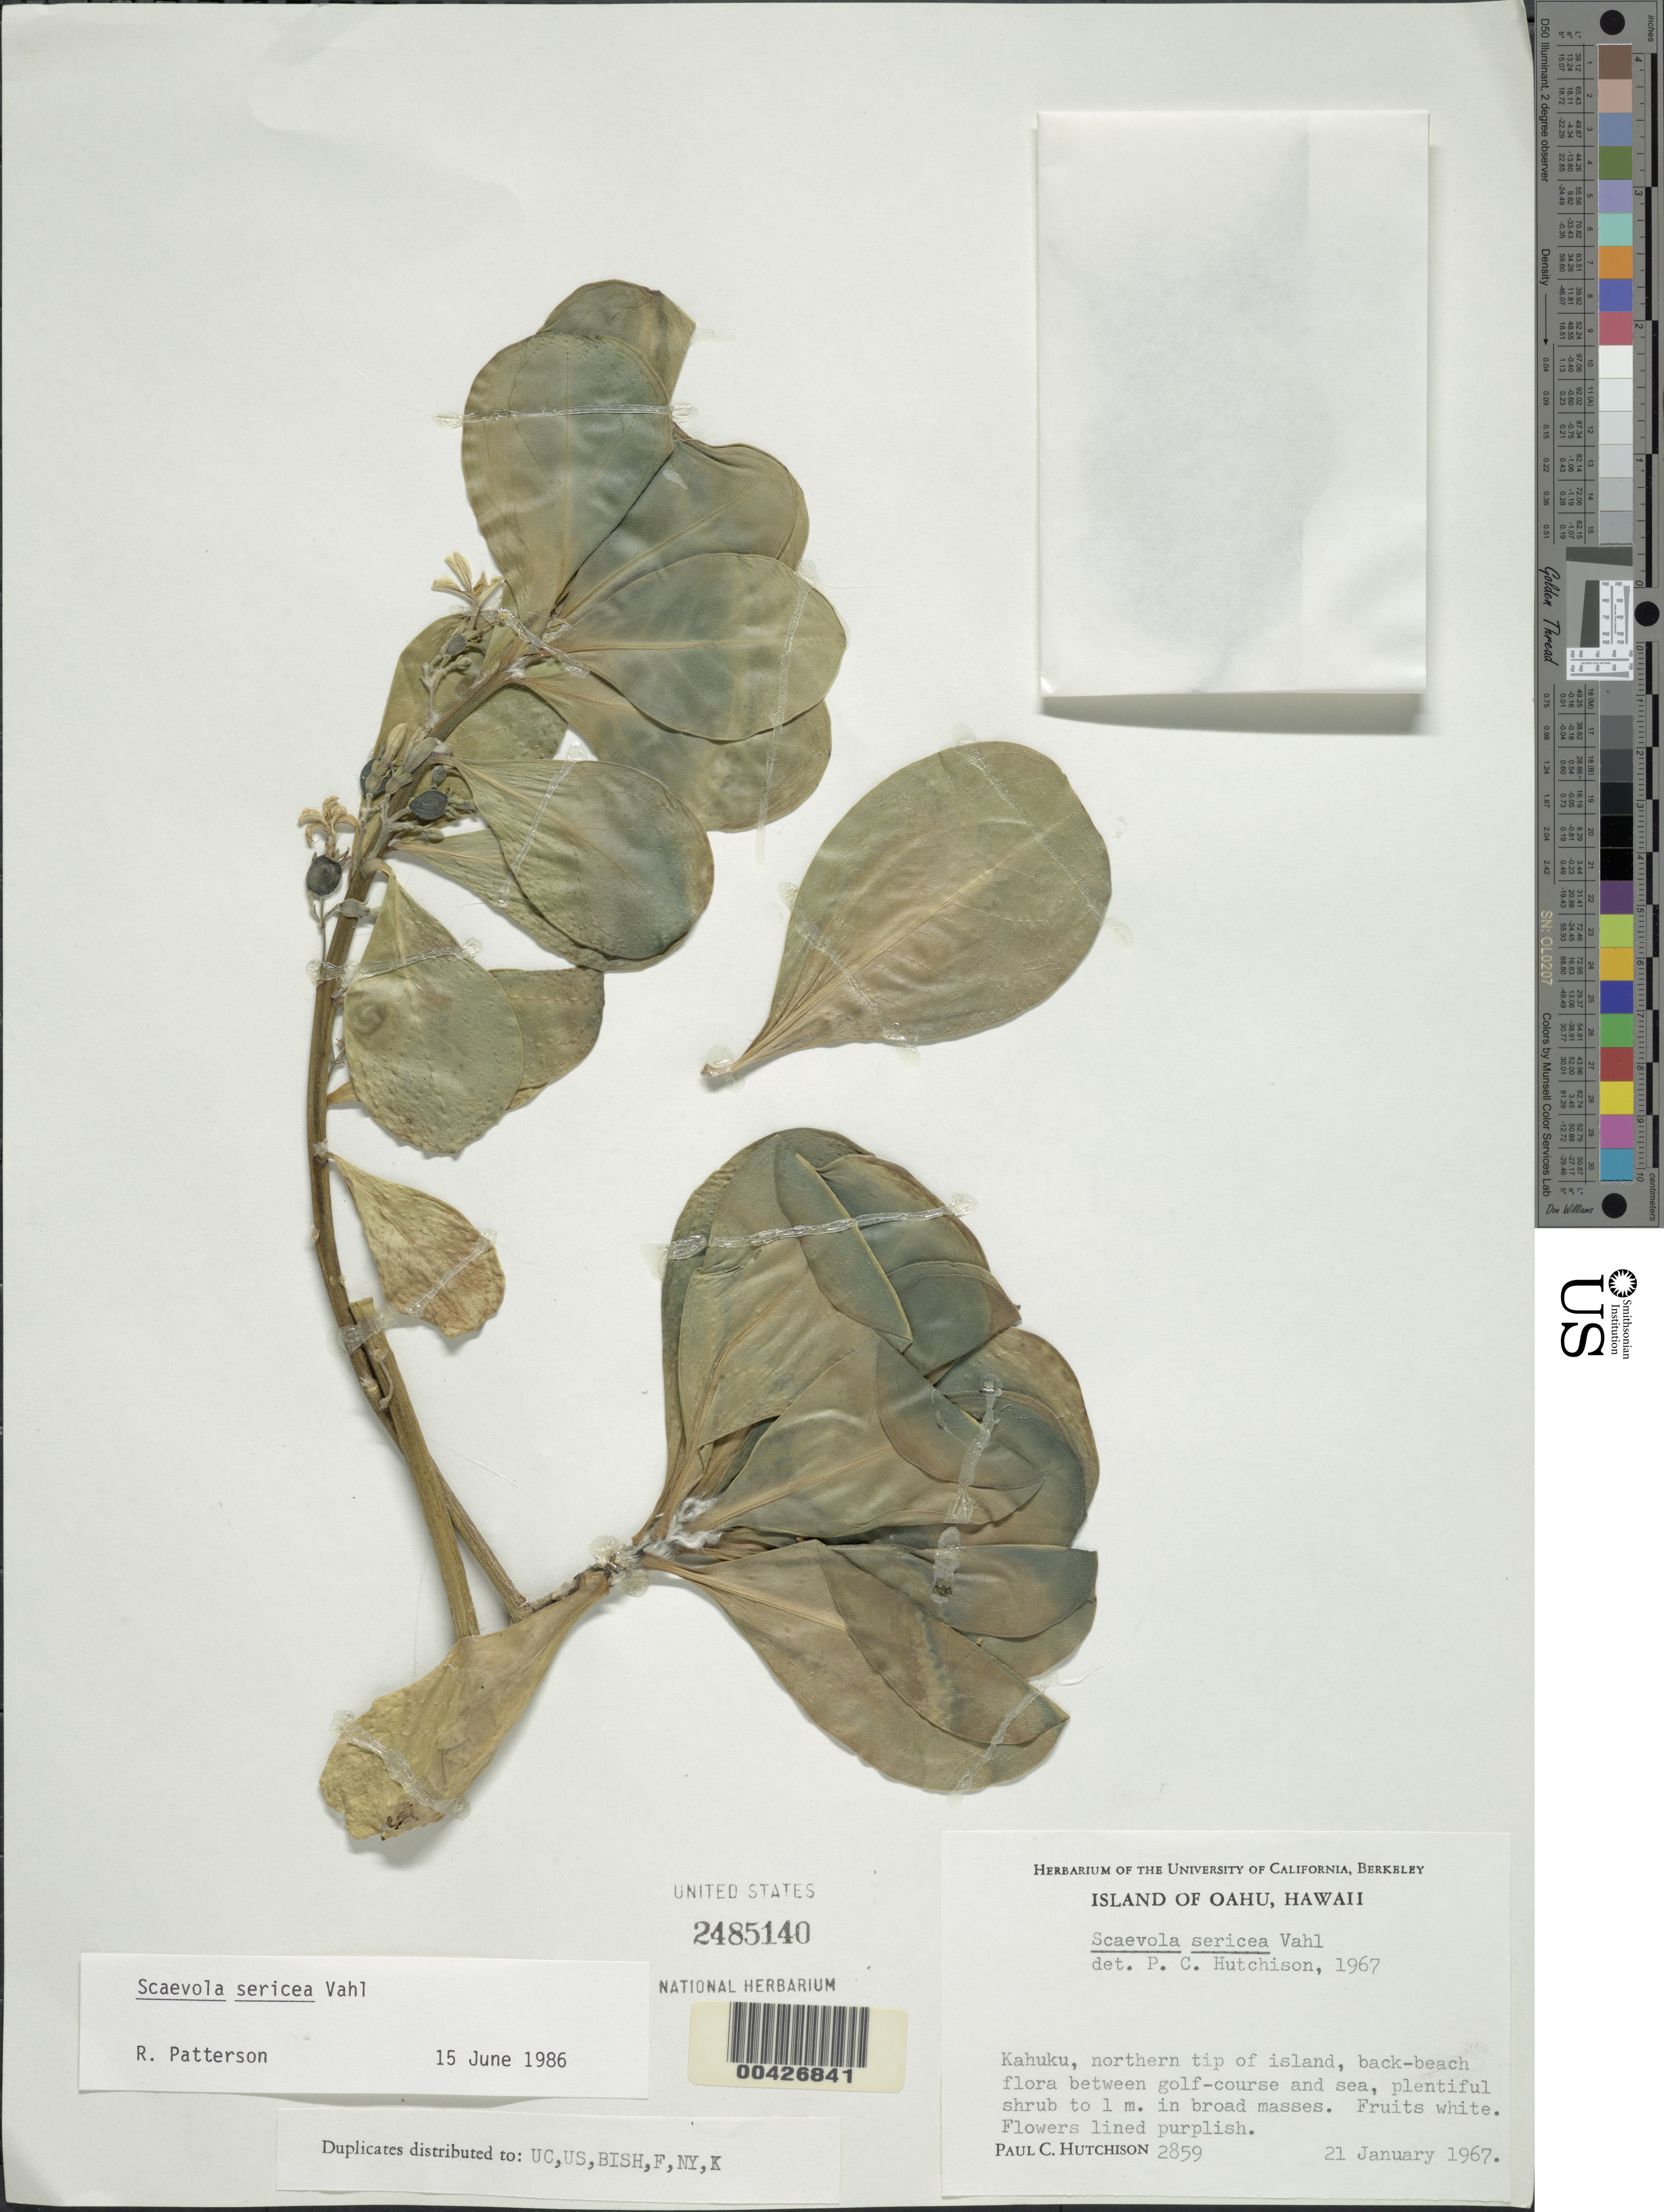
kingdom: Plantae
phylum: Tracheophyta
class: Magnoliopsida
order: Asterales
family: Goodeniaceae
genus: Scaevola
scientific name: Scaevola taccada var. taccada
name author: (Gaertn.) Roxb.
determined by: Wagner, W. L., (BOT), Smithsonian Institution - National Museum of Natural History (UNITED STATES)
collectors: P. C. Hutchison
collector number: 2859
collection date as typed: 21 Jan 1967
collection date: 1967-01-21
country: United States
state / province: Hawaii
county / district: Honolulu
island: Oahu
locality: Kahuku, northern tip of island, between golf course and sea.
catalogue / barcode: US 2485140